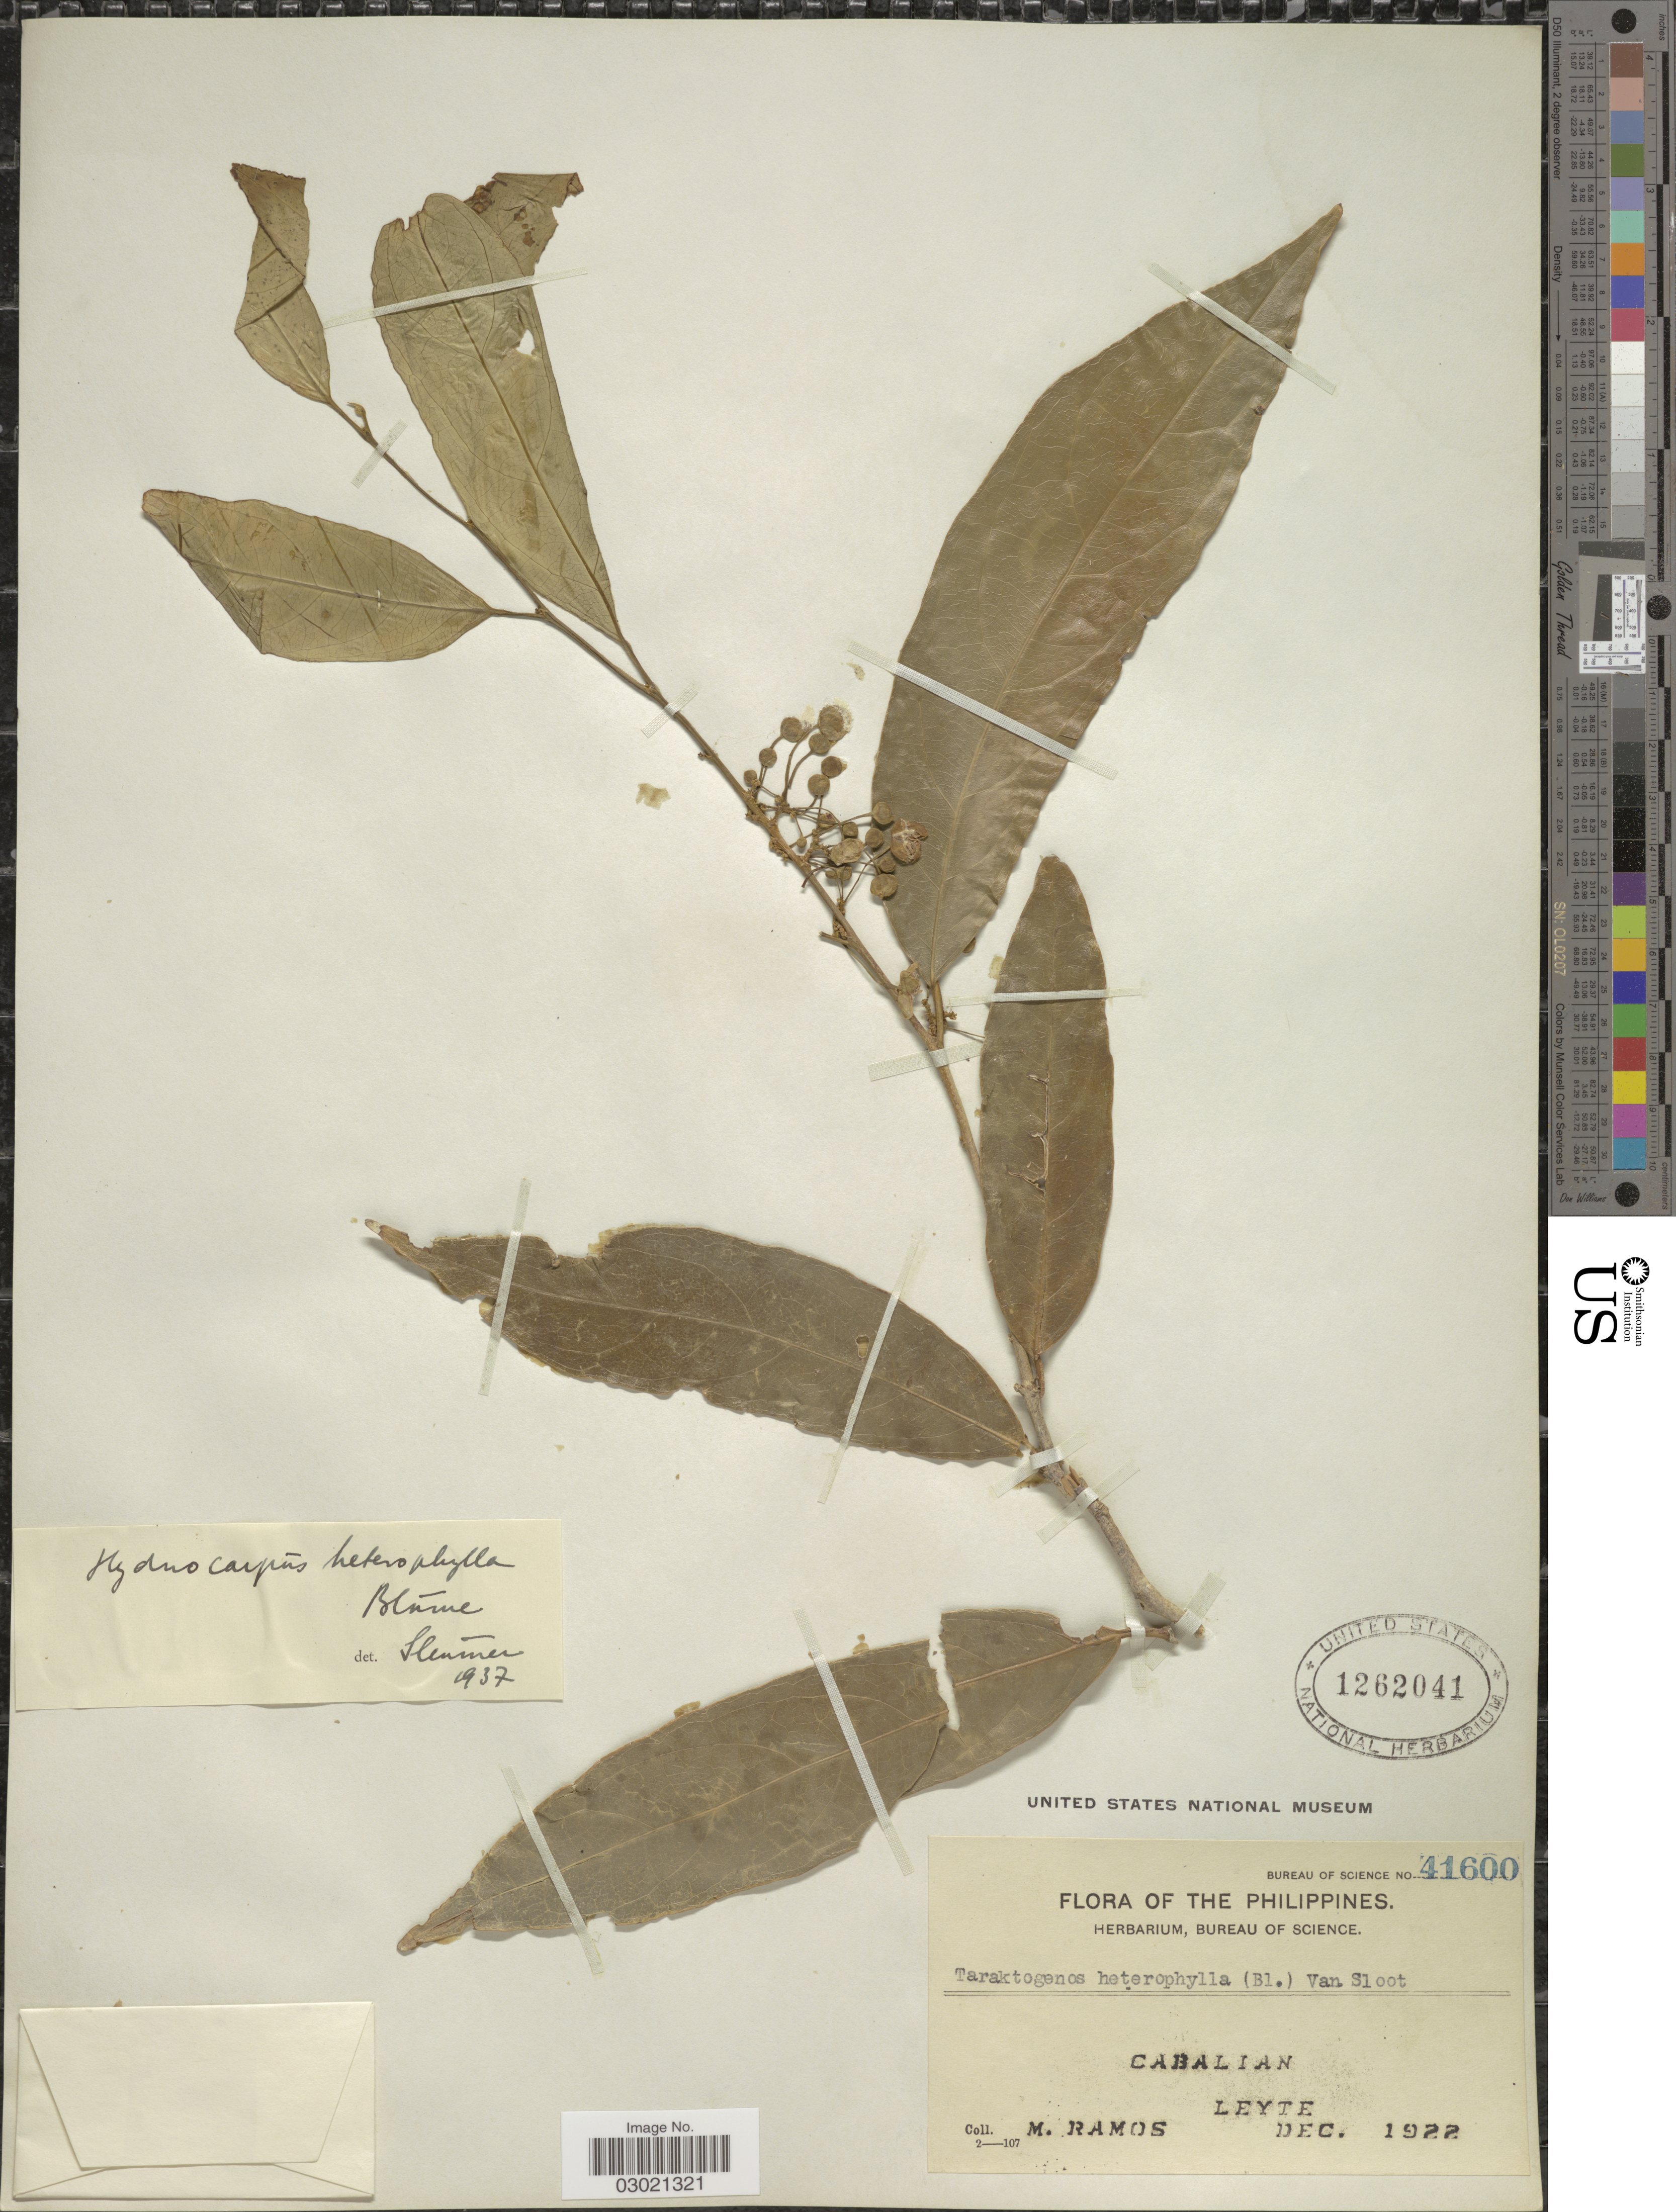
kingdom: Plantae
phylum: Tracheophyta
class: Magnoliopsida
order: Malpighiales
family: Achariaceae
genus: Hydnocarpus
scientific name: Hydnocarpus heterophyllus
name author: Blume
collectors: M. Ramos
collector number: Bureau of Science 41600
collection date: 1922-12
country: Philippines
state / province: Eastern Visayas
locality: Cabalian, Leyte.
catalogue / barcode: US 1262041